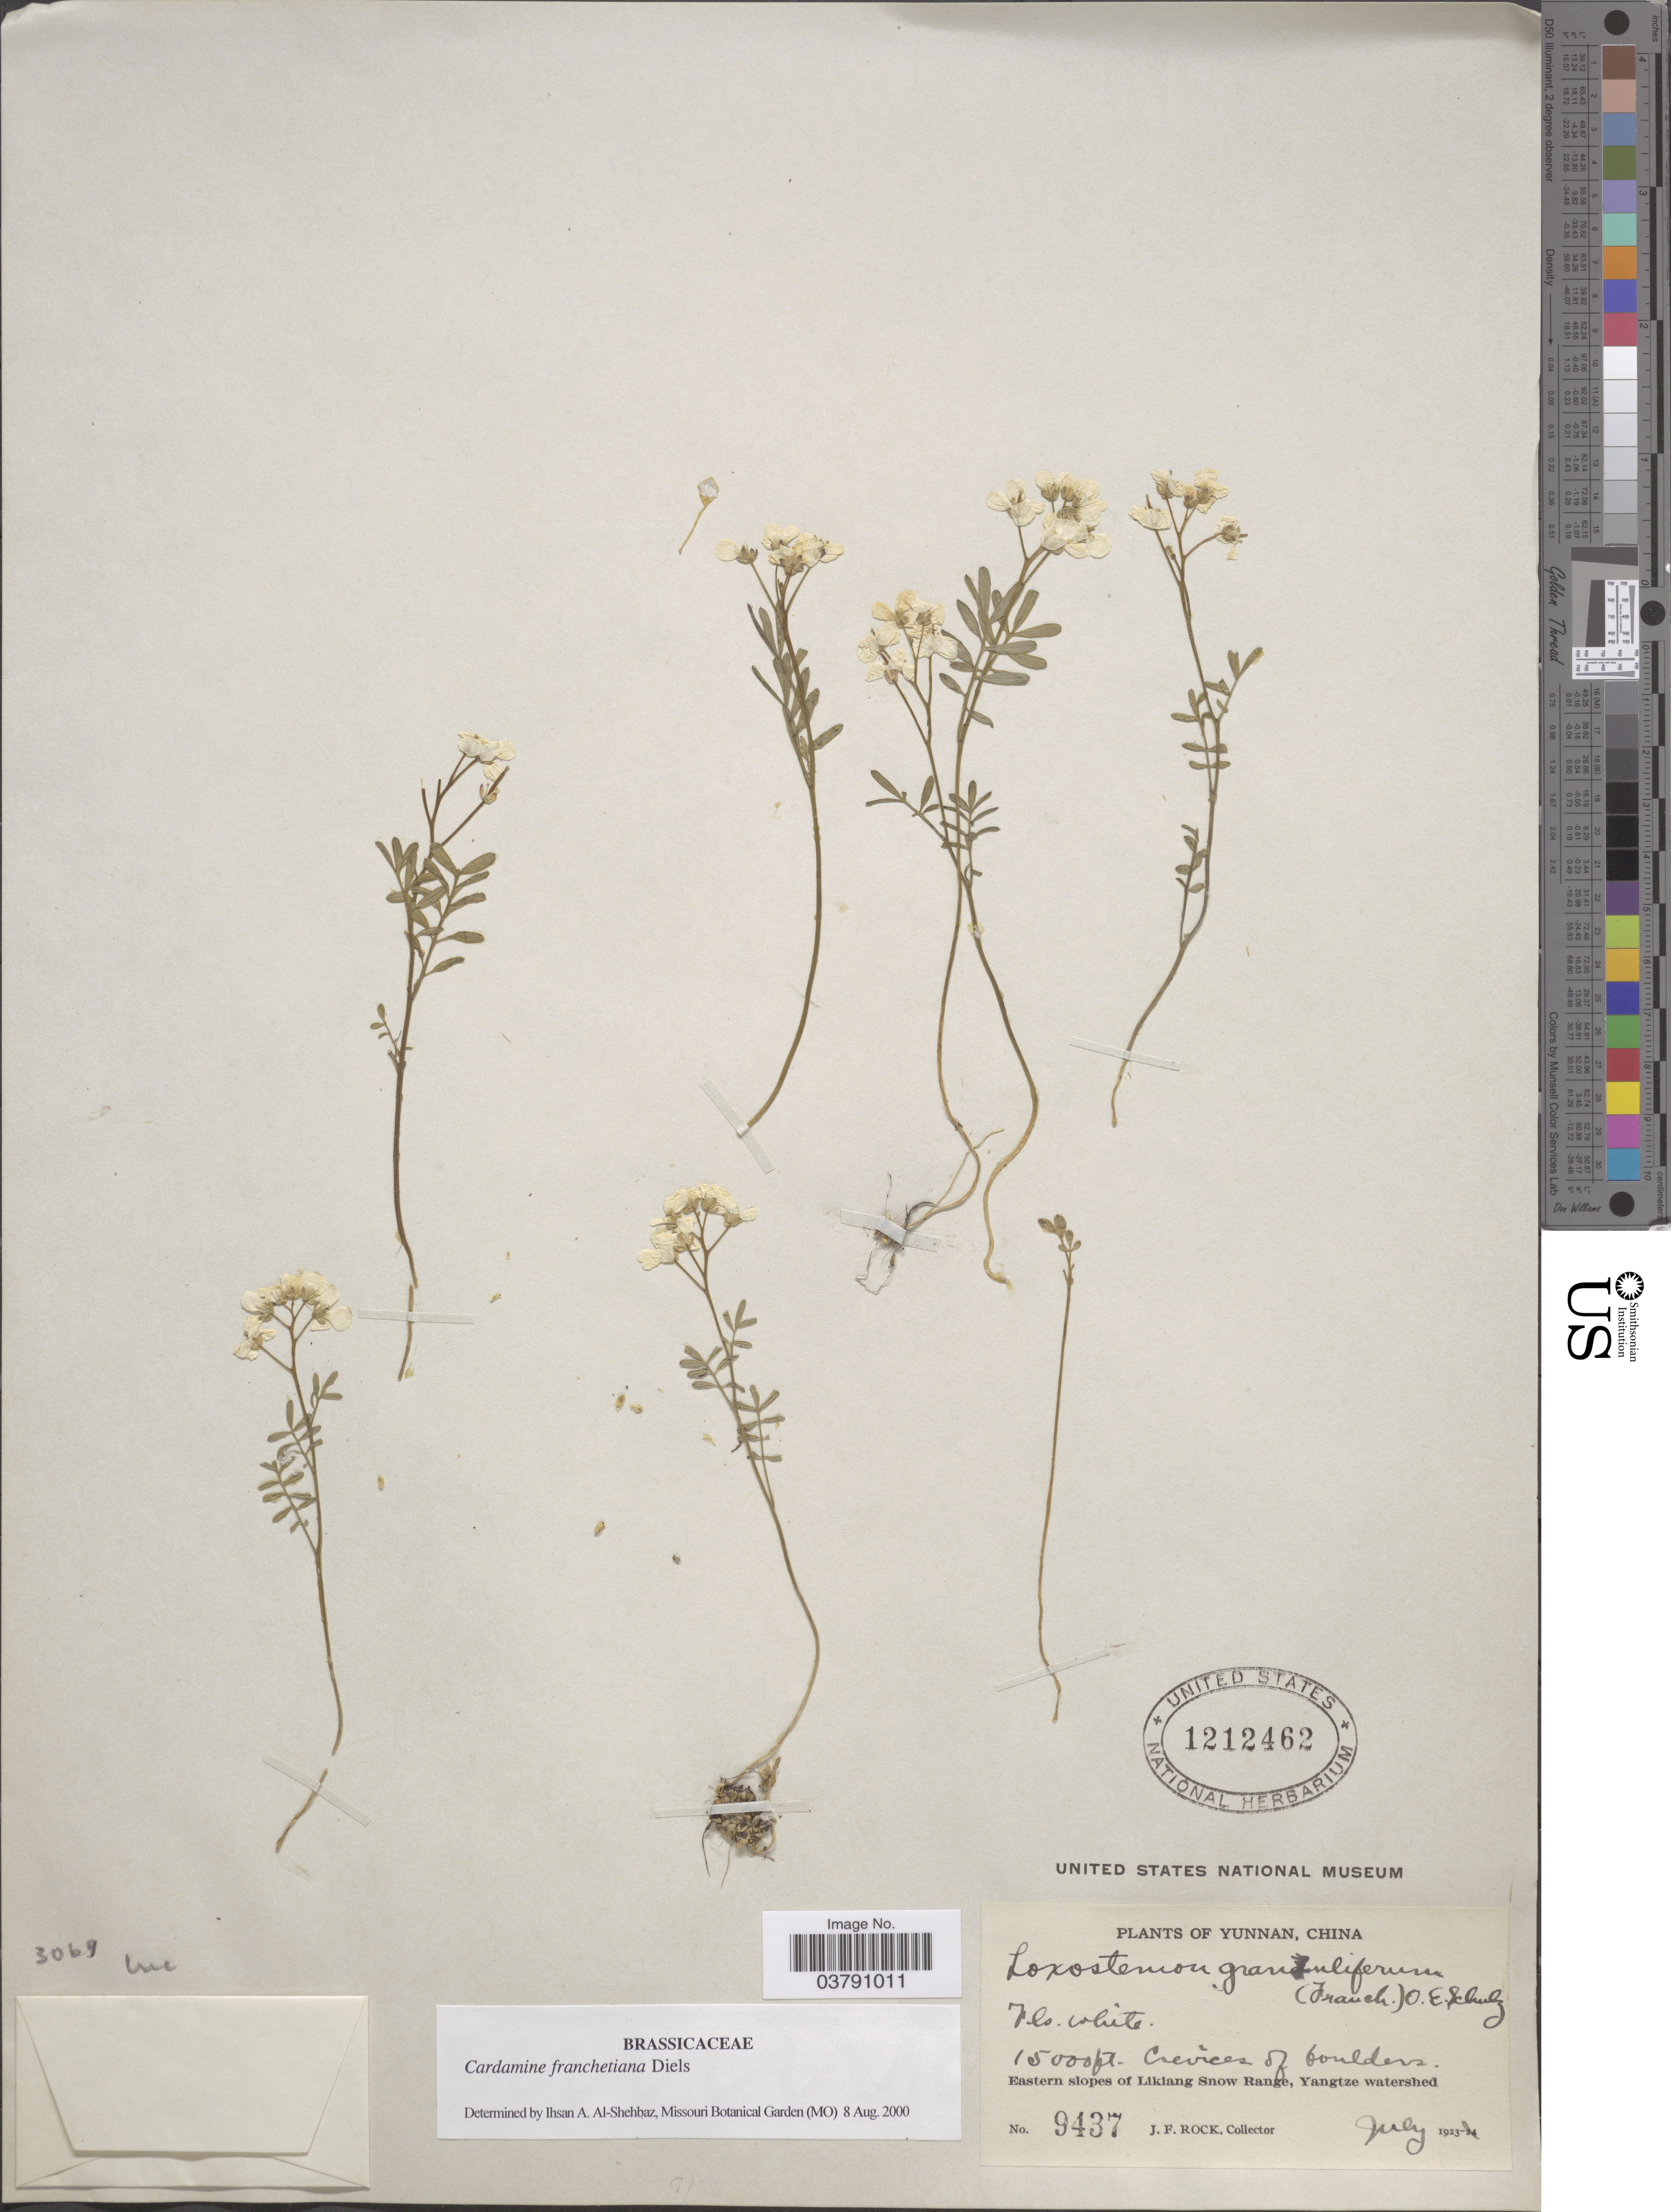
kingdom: Plantae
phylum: Tracheophyta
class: Magnoliopsida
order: Brassicales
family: Brassicaceae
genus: Cardamine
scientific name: Cardamine franchetiana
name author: Diels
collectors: J. Rock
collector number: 9437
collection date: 1923-07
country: China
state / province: Yunnan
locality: Eastern slopes of Likiang Snow Range, Yangtze watershed.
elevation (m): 4572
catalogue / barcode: US 1212462